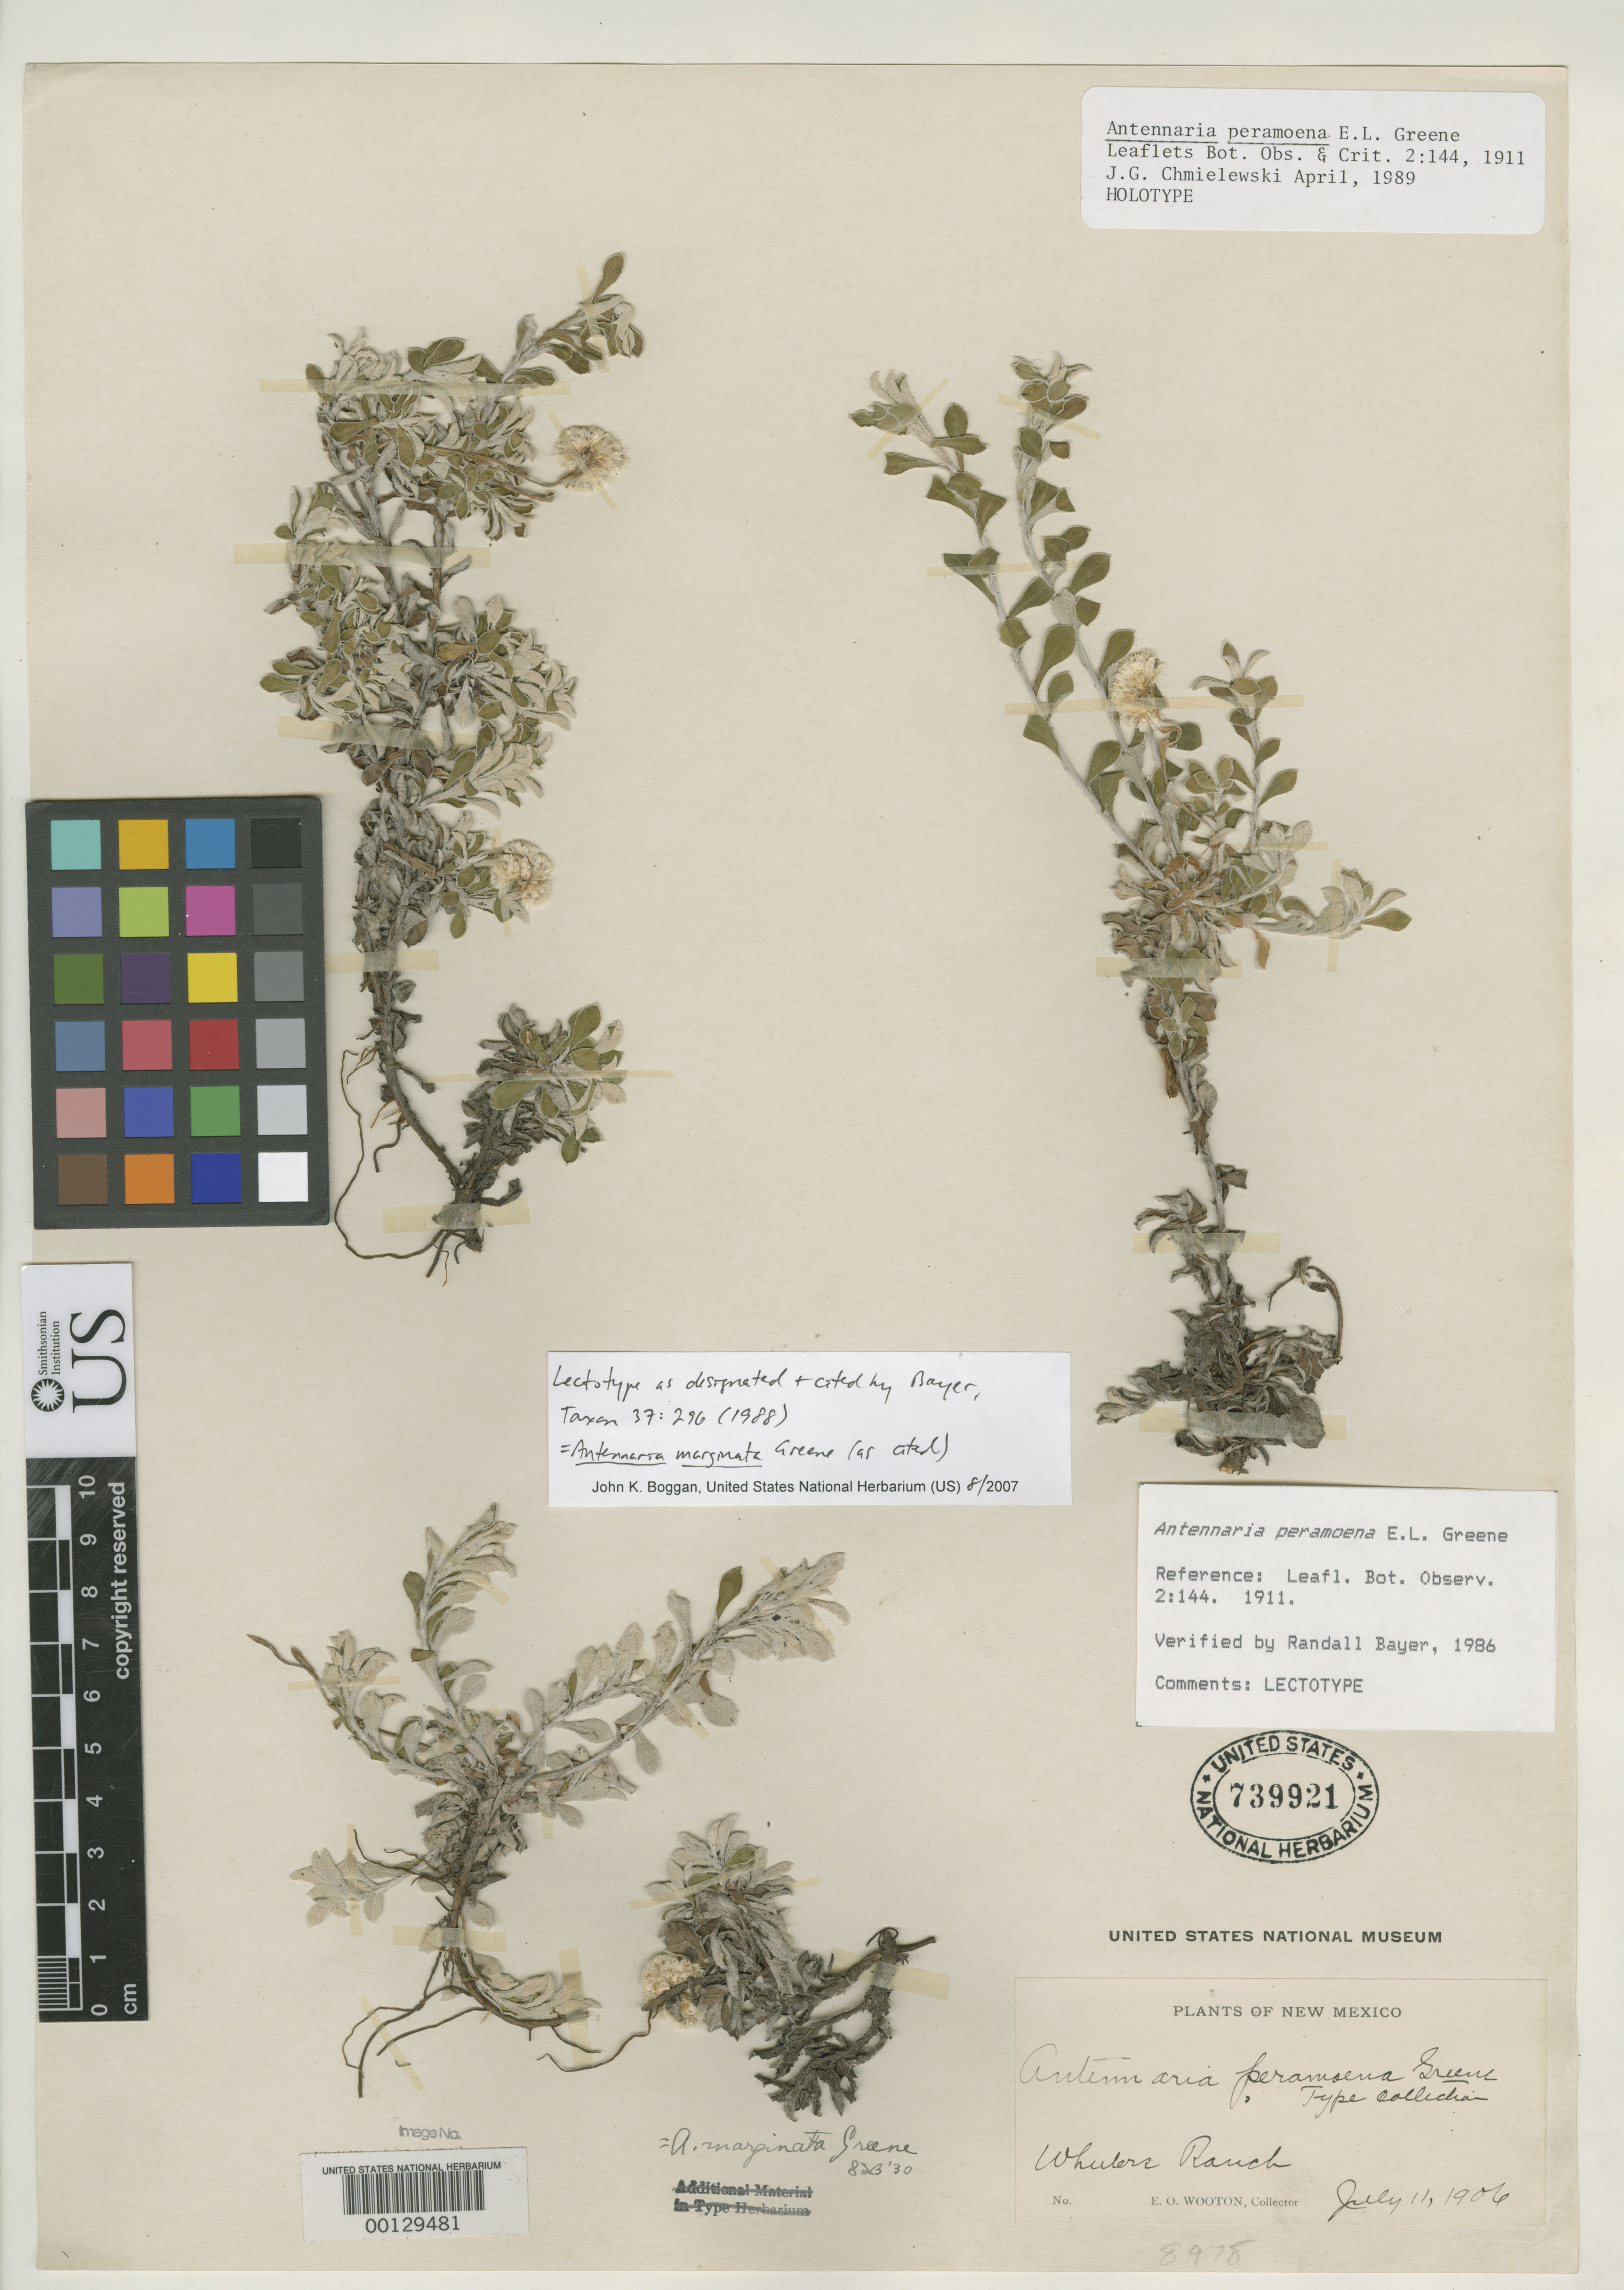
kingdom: Plantae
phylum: Tracheophyta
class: Magnoliopsida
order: Asterales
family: Asteraceae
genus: Antennaria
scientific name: Antennaria peramoena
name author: Greene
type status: Lectotype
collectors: E. O. Wooton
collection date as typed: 11 Jul 1906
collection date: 1906-07-11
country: United States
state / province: New Mexico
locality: Wheeler's Ranch.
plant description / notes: Annotated as "holotype" by J.G. Chmielewski, 1989.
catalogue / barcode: US 739921